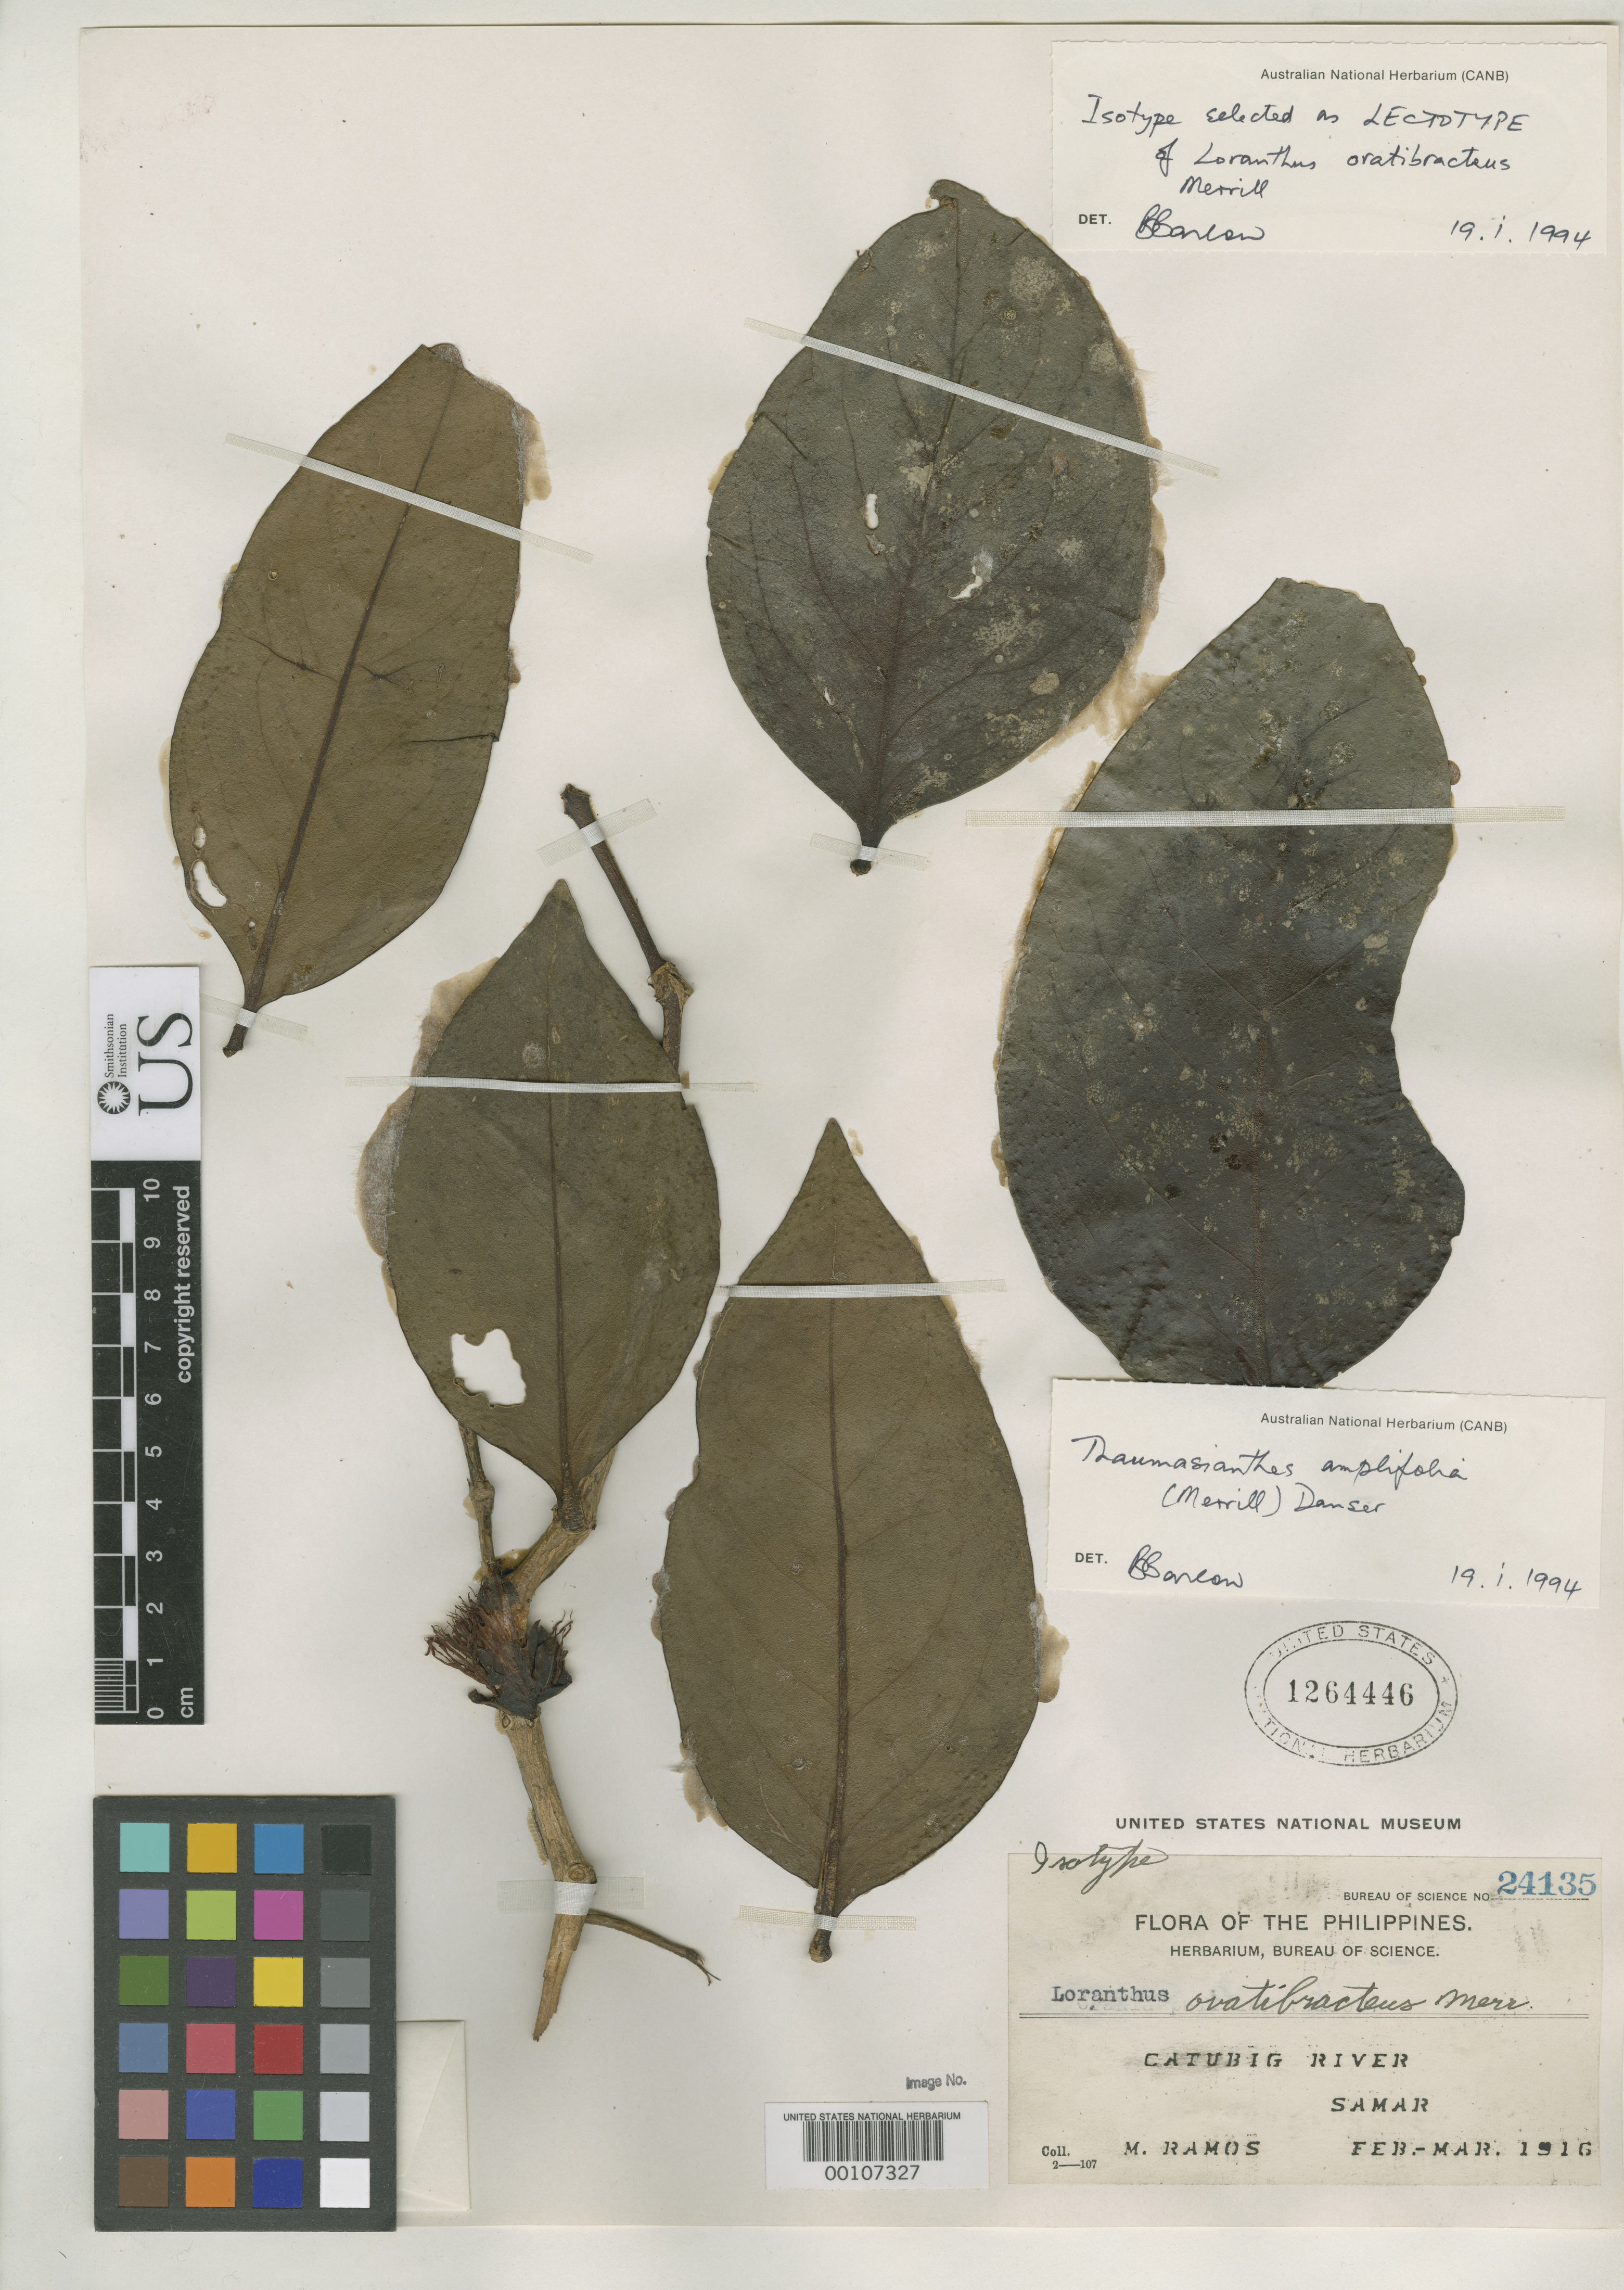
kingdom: Plantae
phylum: Tracheophyta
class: Magnoliopsida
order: Santalales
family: Loranthaceae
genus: Loranthus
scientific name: Loranthus ovatibracteus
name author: Merr.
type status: Isotype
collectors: M. Ramos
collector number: Bur. Sci. 24135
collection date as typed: Feb 1910 to -- Mar 1916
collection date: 1910-02/1916-03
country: Philippines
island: Samar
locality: Catubig River.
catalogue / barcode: US 1264446